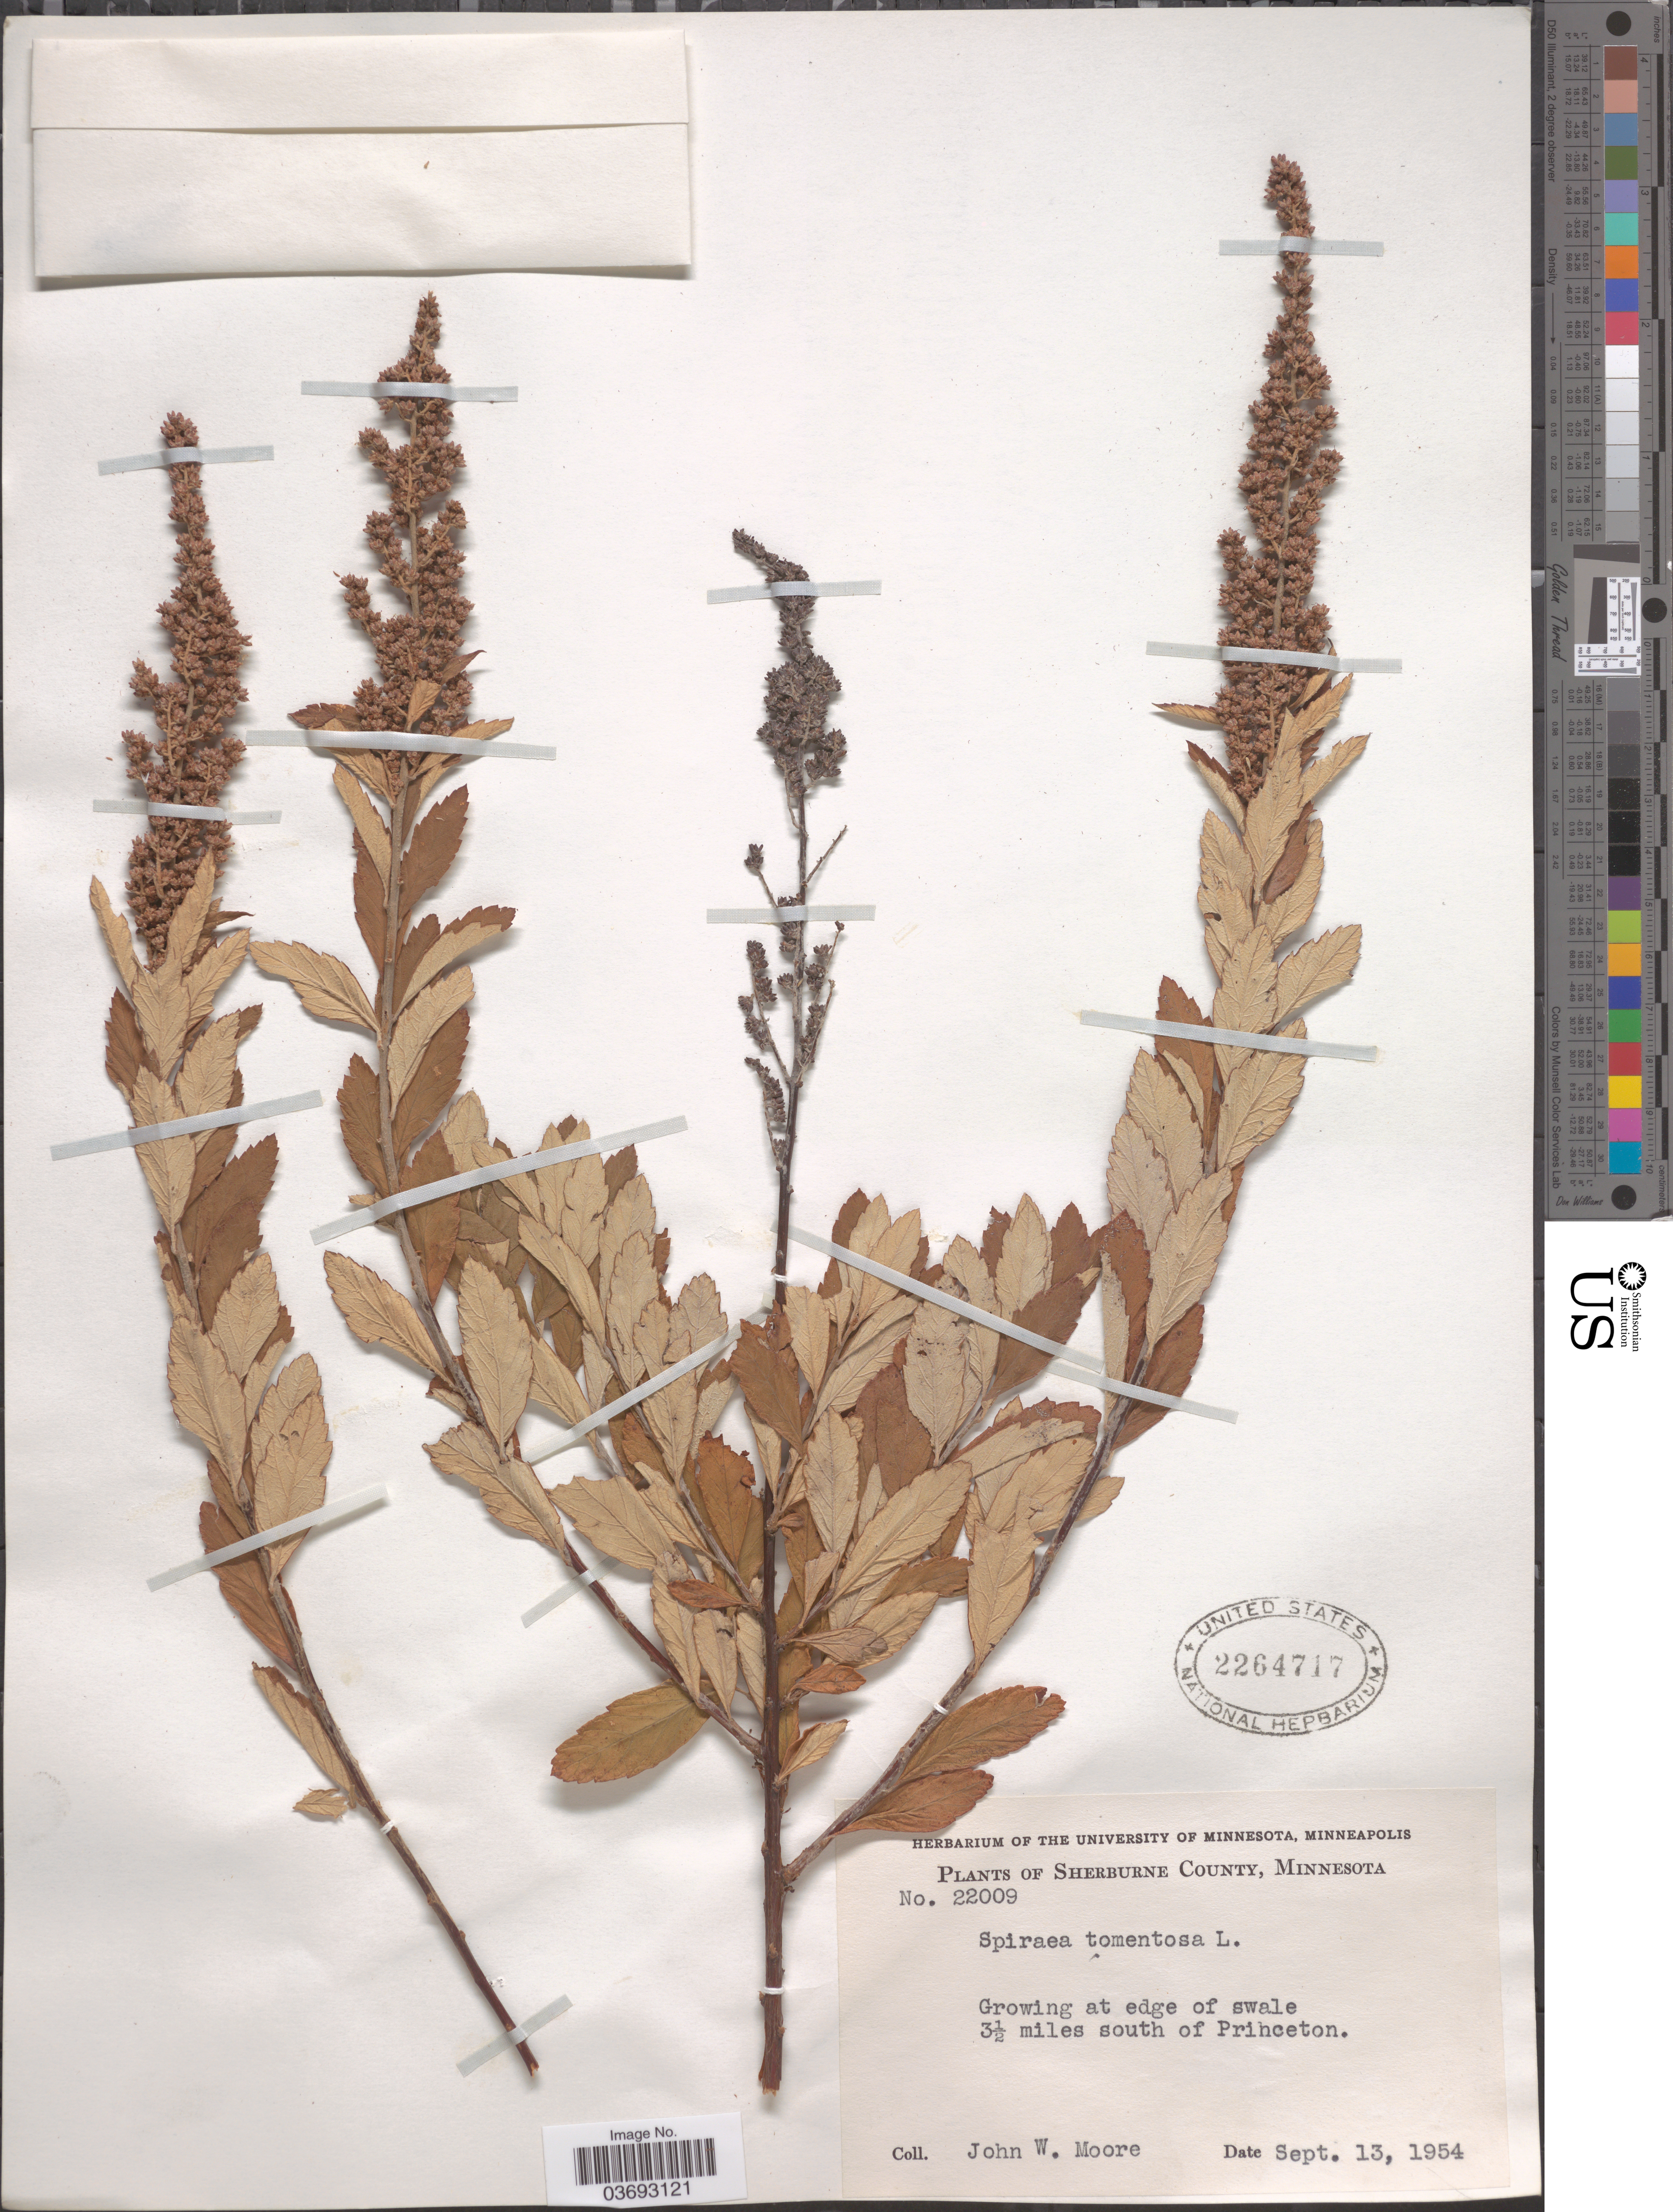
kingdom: Plantae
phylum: Tracheophyta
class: Magnoliopsida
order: Rosales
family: Rosaceae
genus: Spiraea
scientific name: Spiraea tomentosa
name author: L.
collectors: J. Moore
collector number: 22009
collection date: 1954-09-13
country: United States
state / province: Minnesota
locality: Sherburne County. Growing at edge of swale 3½ miles south of Princeton.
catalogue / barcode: US 2264717